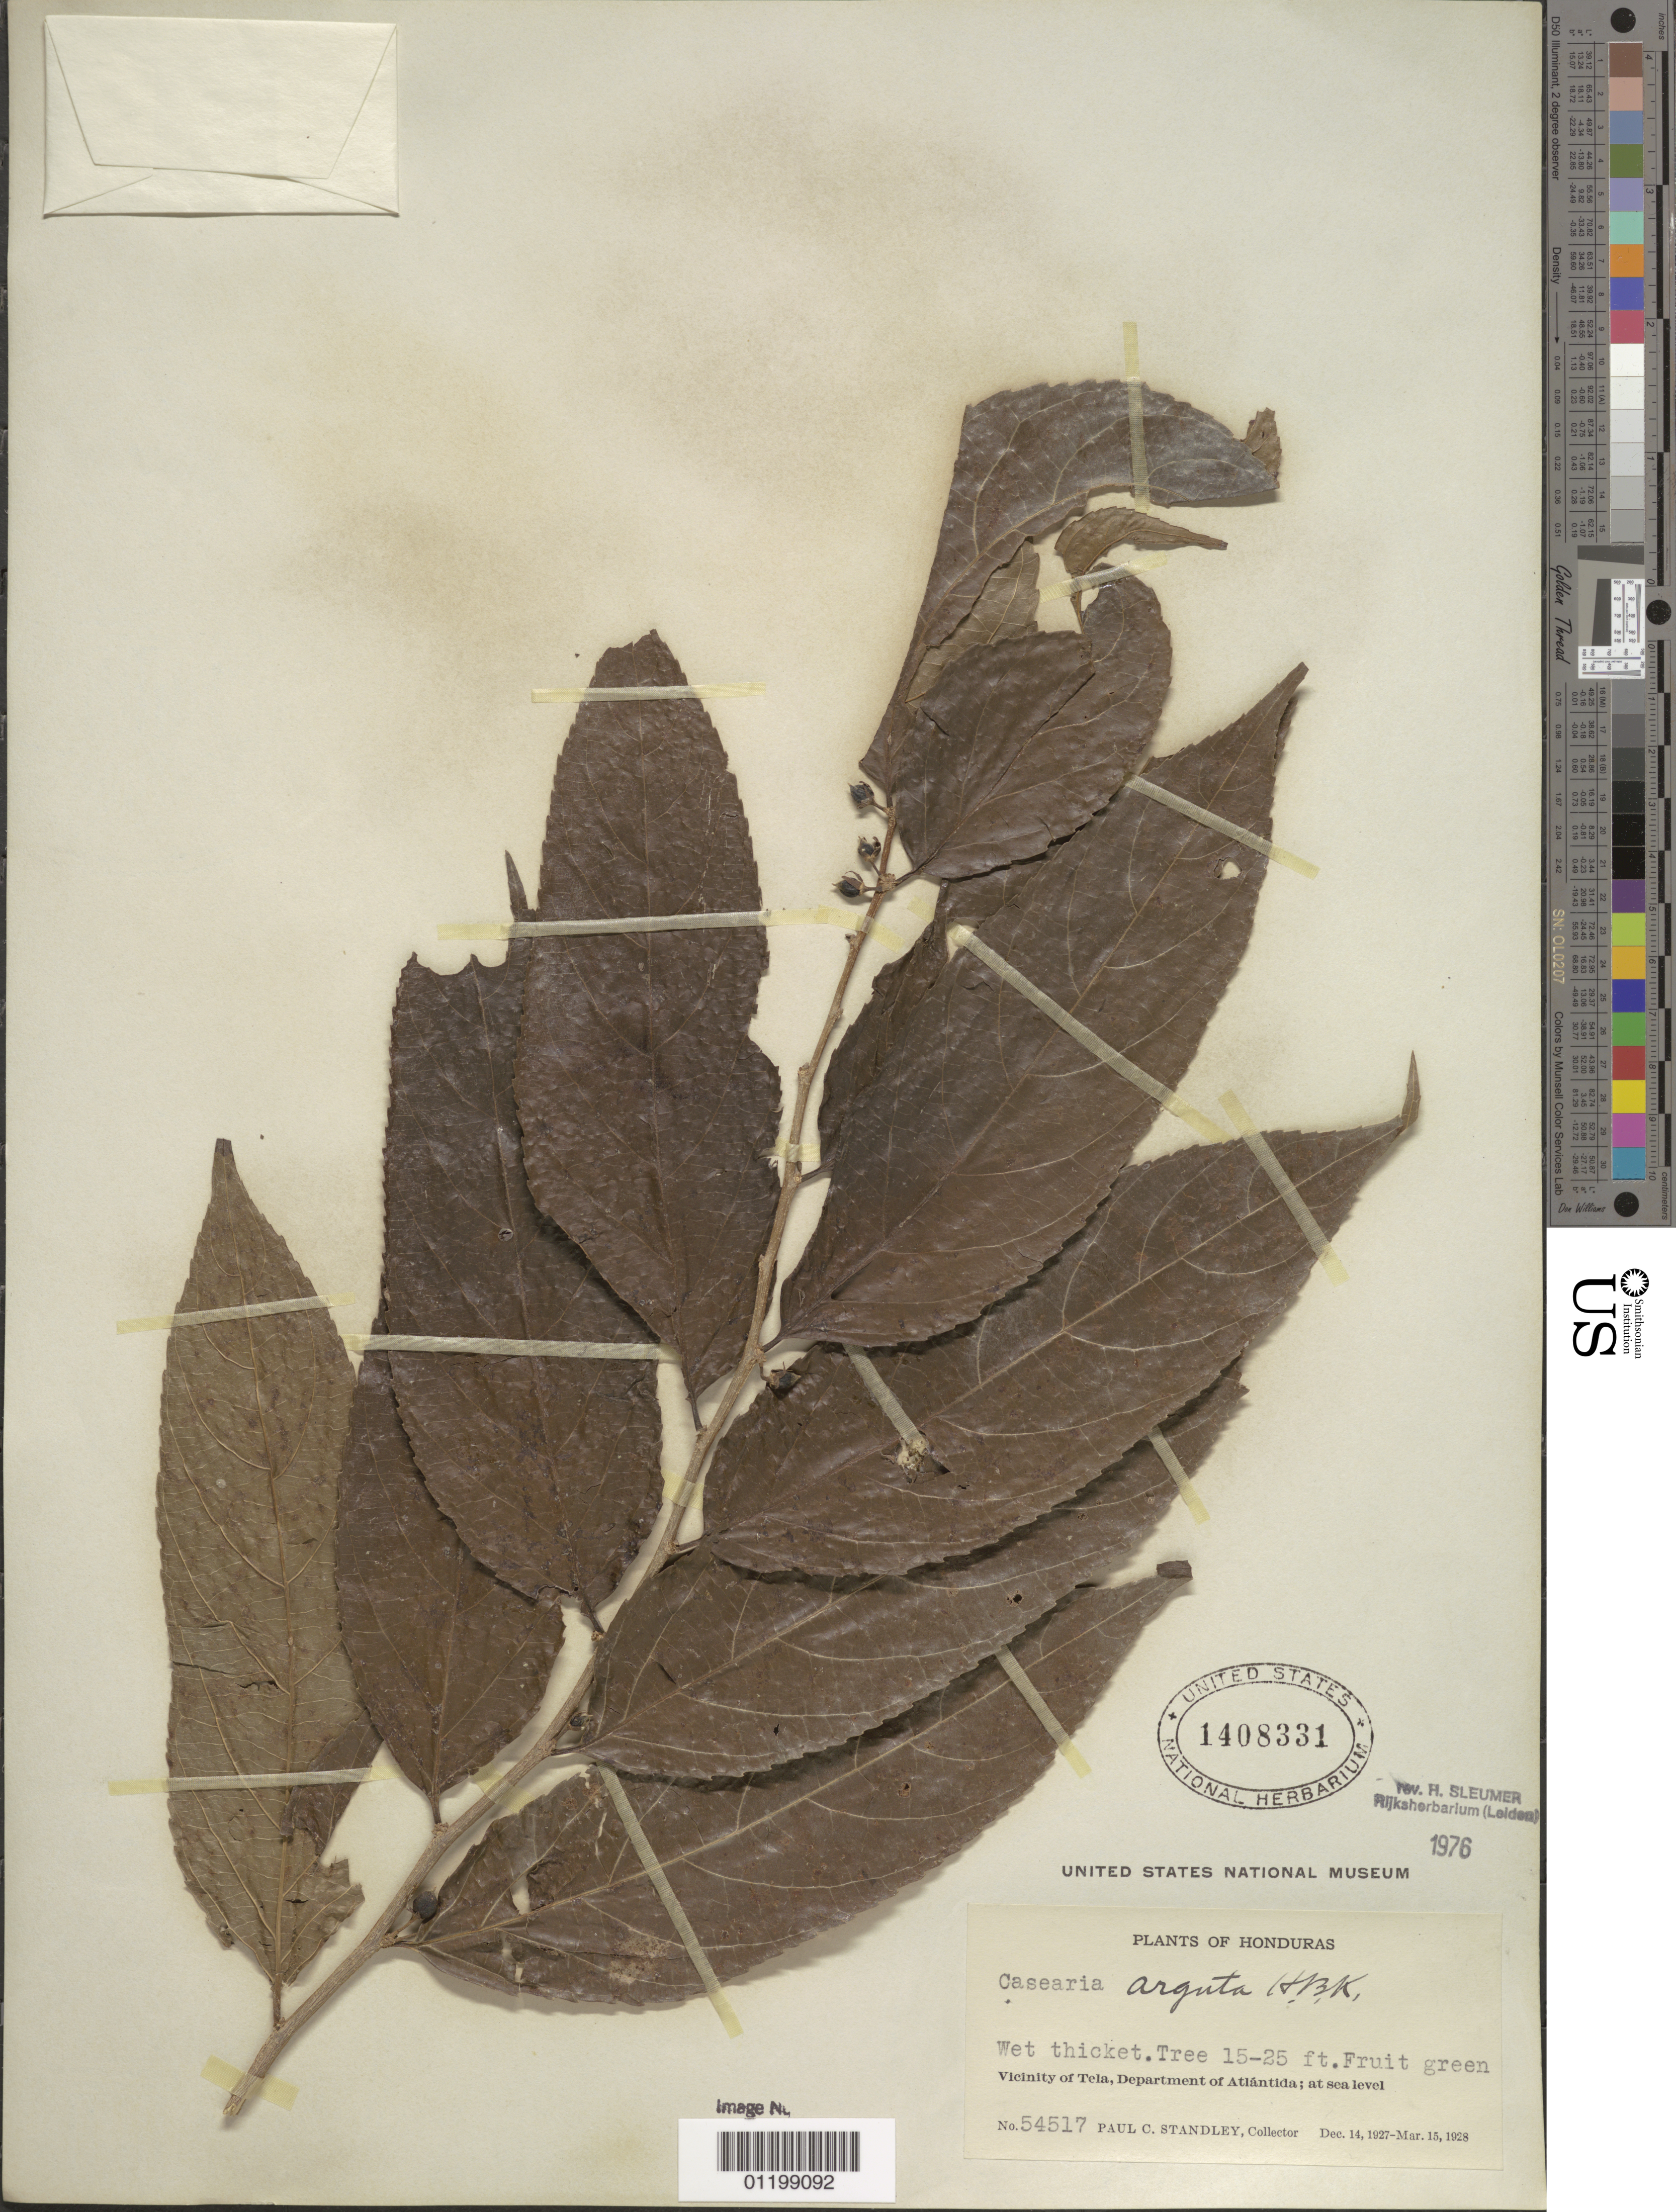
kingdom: Plantae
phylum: Tracheophyta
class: Magnoliopsida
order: Malpighiales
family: Salicaceae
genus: Casearia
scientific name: Casearia arguta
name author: Kunth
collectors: P. C. Standley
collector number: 54517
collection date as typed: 14 Dec 1927 to 15 Mar 1928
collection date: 1927-12-14/1928-03-15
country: Honduras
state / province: Atlántida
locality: Vicinity of Tela, at sea level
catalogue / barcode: US 1408331